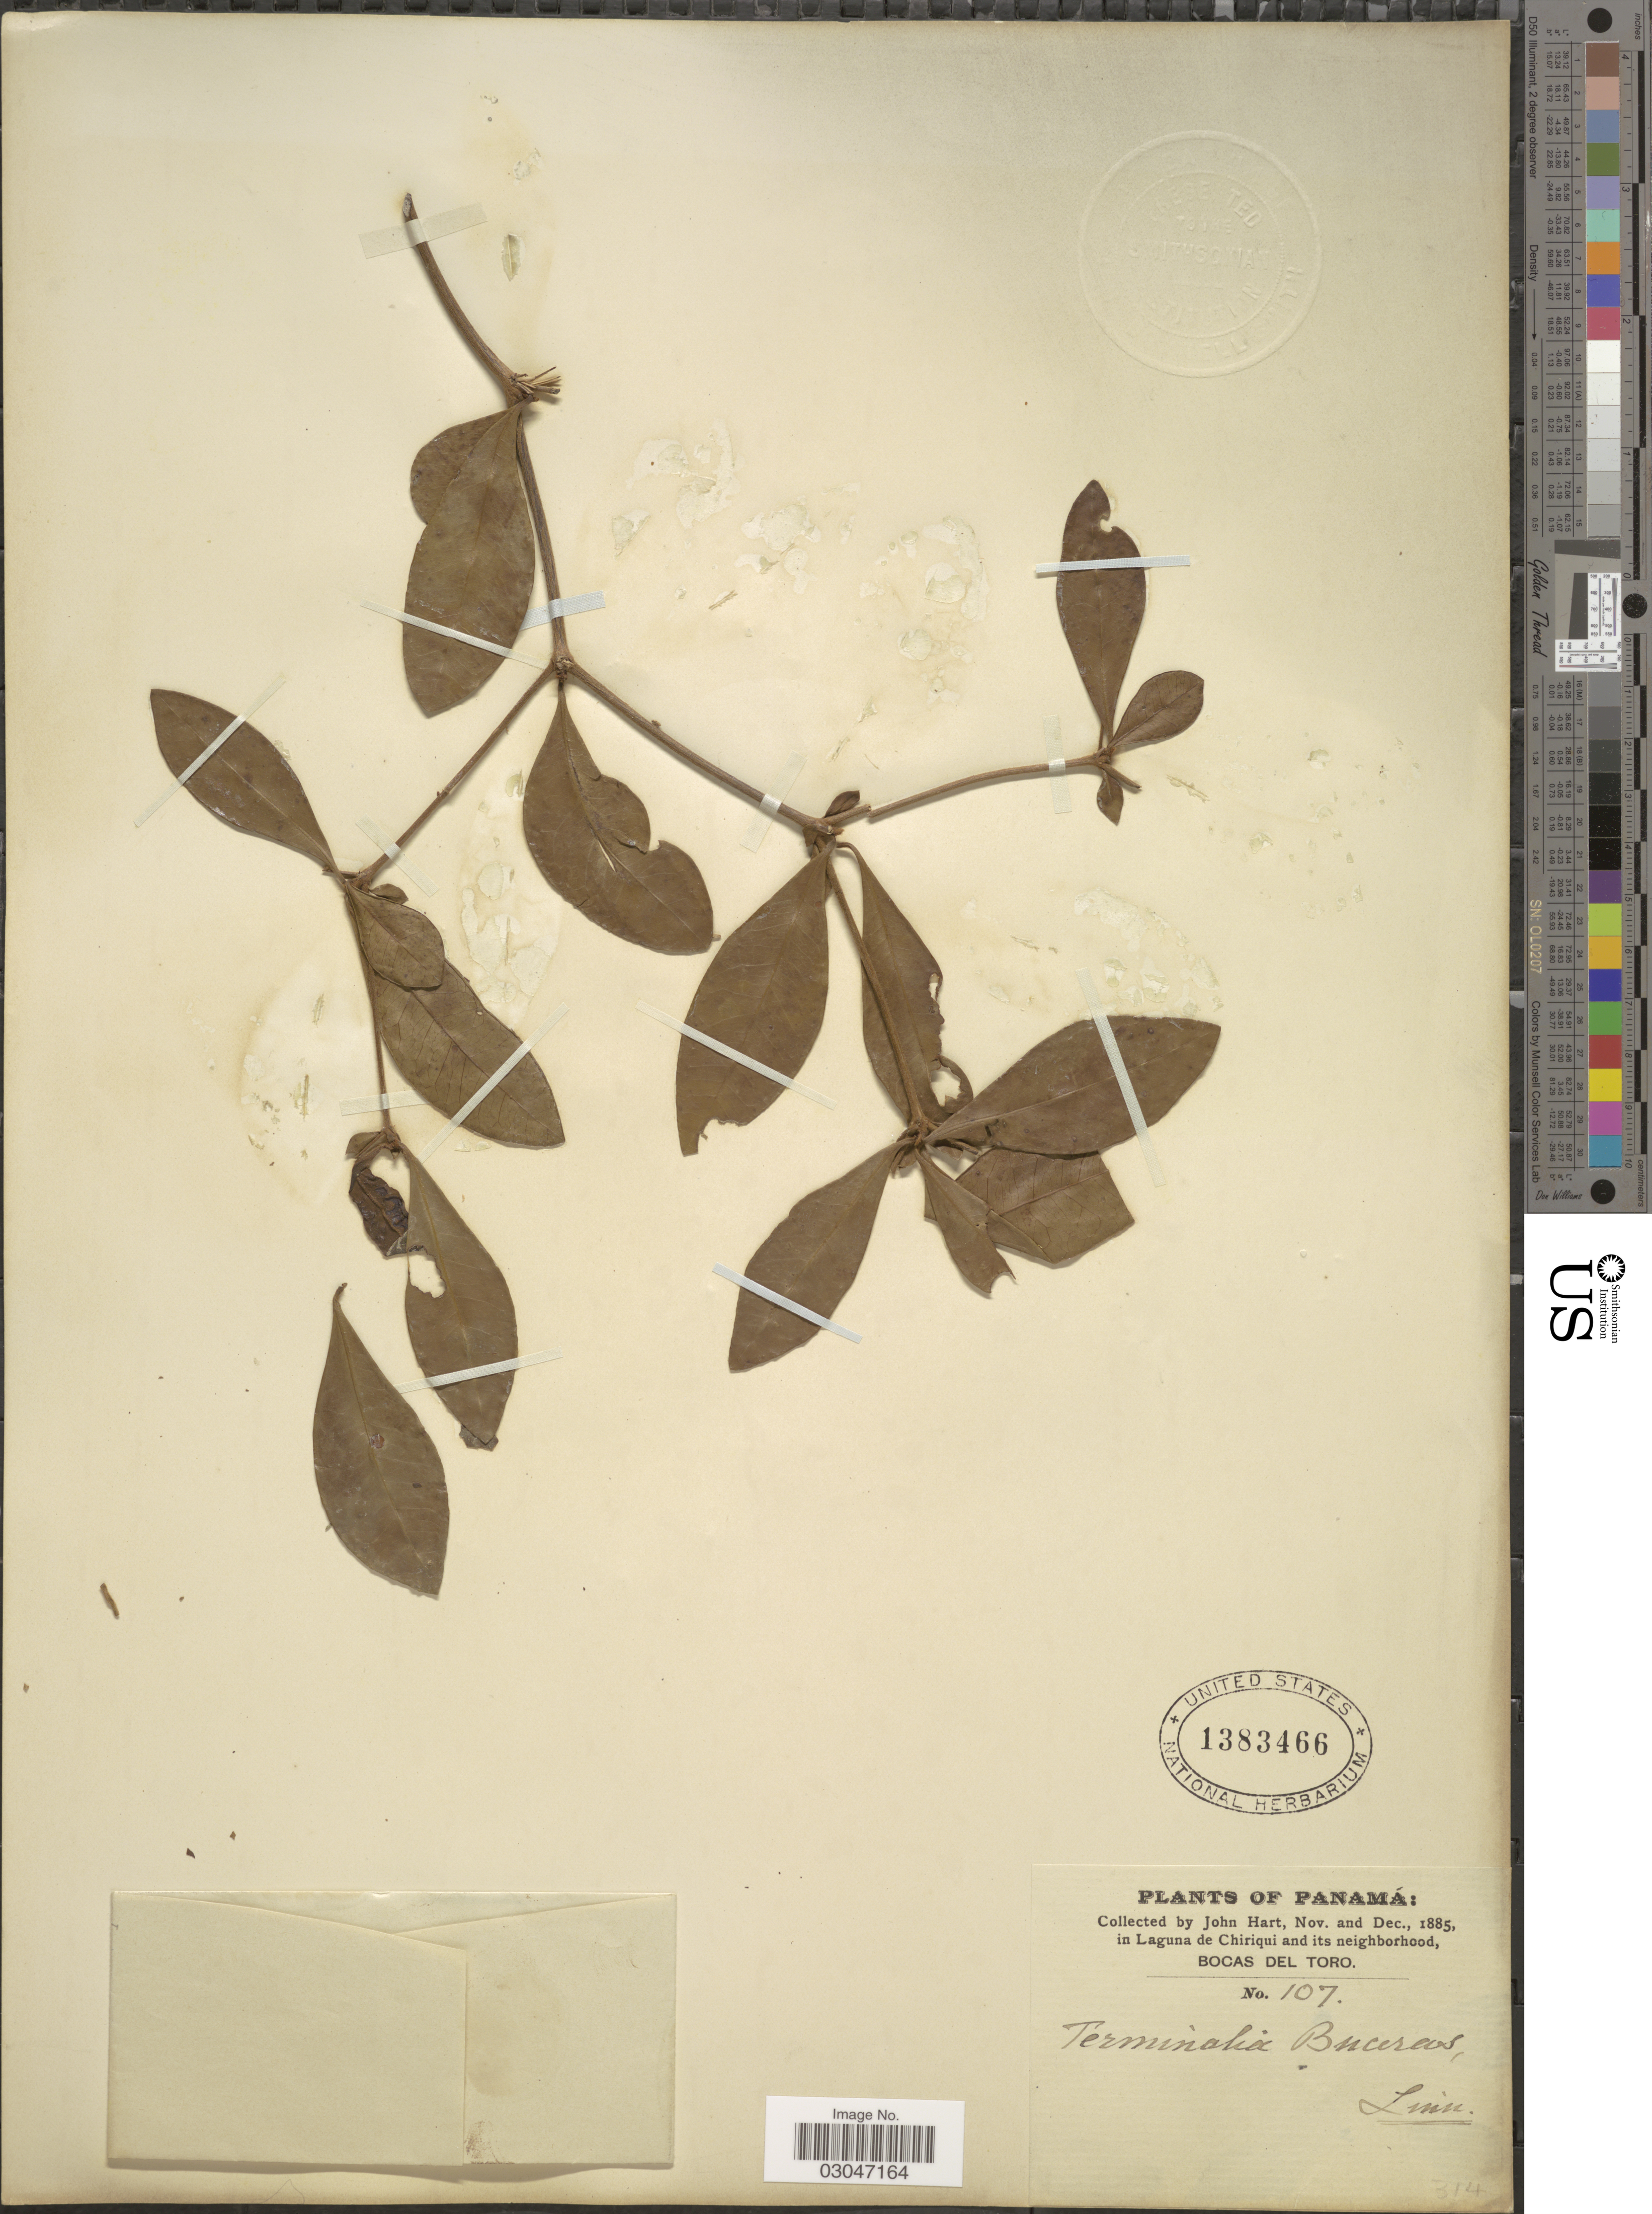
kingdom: Plantae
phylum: Tracheophyta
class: Magnoliopsida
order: Myrtales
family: Combretaceae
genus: Terminalia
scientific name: Terminalia buceras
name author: (L.) C. Wright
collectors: J. H. Hart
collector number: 107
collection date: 1885-11/1885-12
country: Panama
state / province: Bocas del Toro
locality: In Laguna de Chiriqui and its neighborhood.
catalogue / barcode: US 1383466